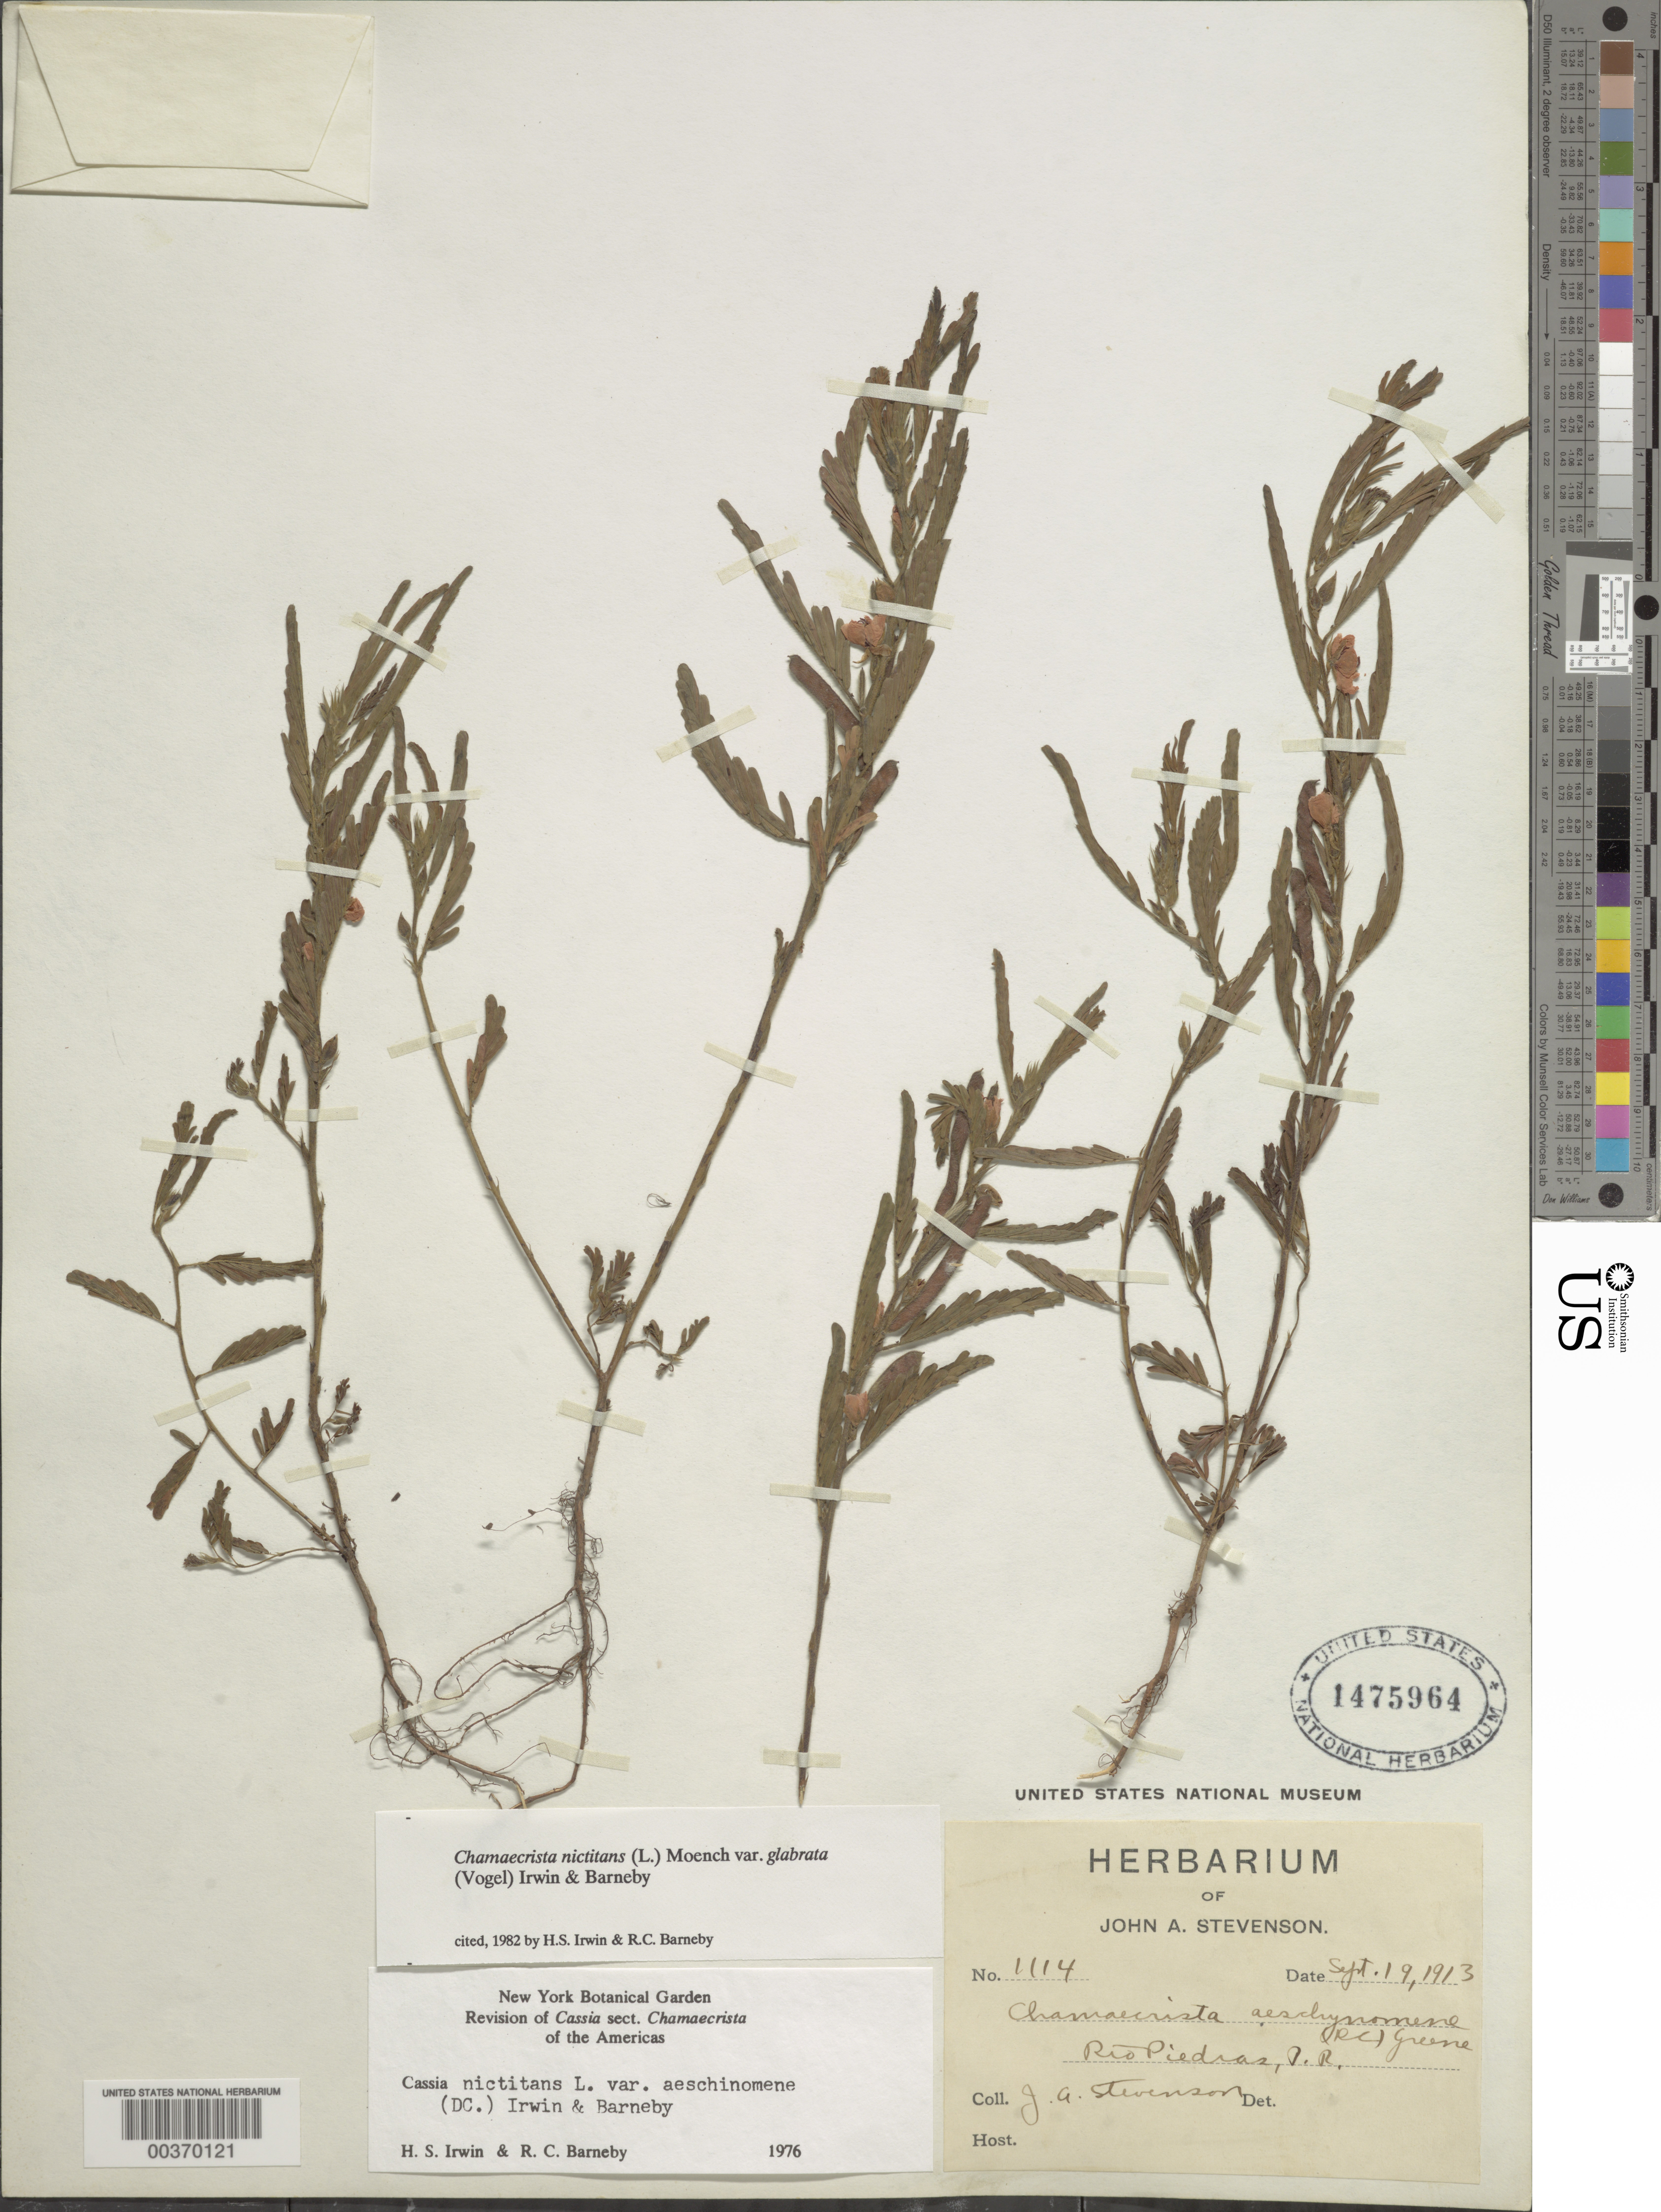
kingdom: Plantae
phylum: Tracheophyta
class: Magnoliopsida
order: Fabales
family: Fabaceae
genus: Chamaecrista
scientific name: Chamaecrista nictitans var. glabrata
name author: (Vogel) H.S. Irwin & Barneby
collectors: J. Stevenson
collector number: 1114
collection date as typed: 19 Sep 1913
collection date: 1913-09-19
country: Puerto Rico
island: Greater Antilles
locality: Rio piedras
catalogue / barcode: US 1475964